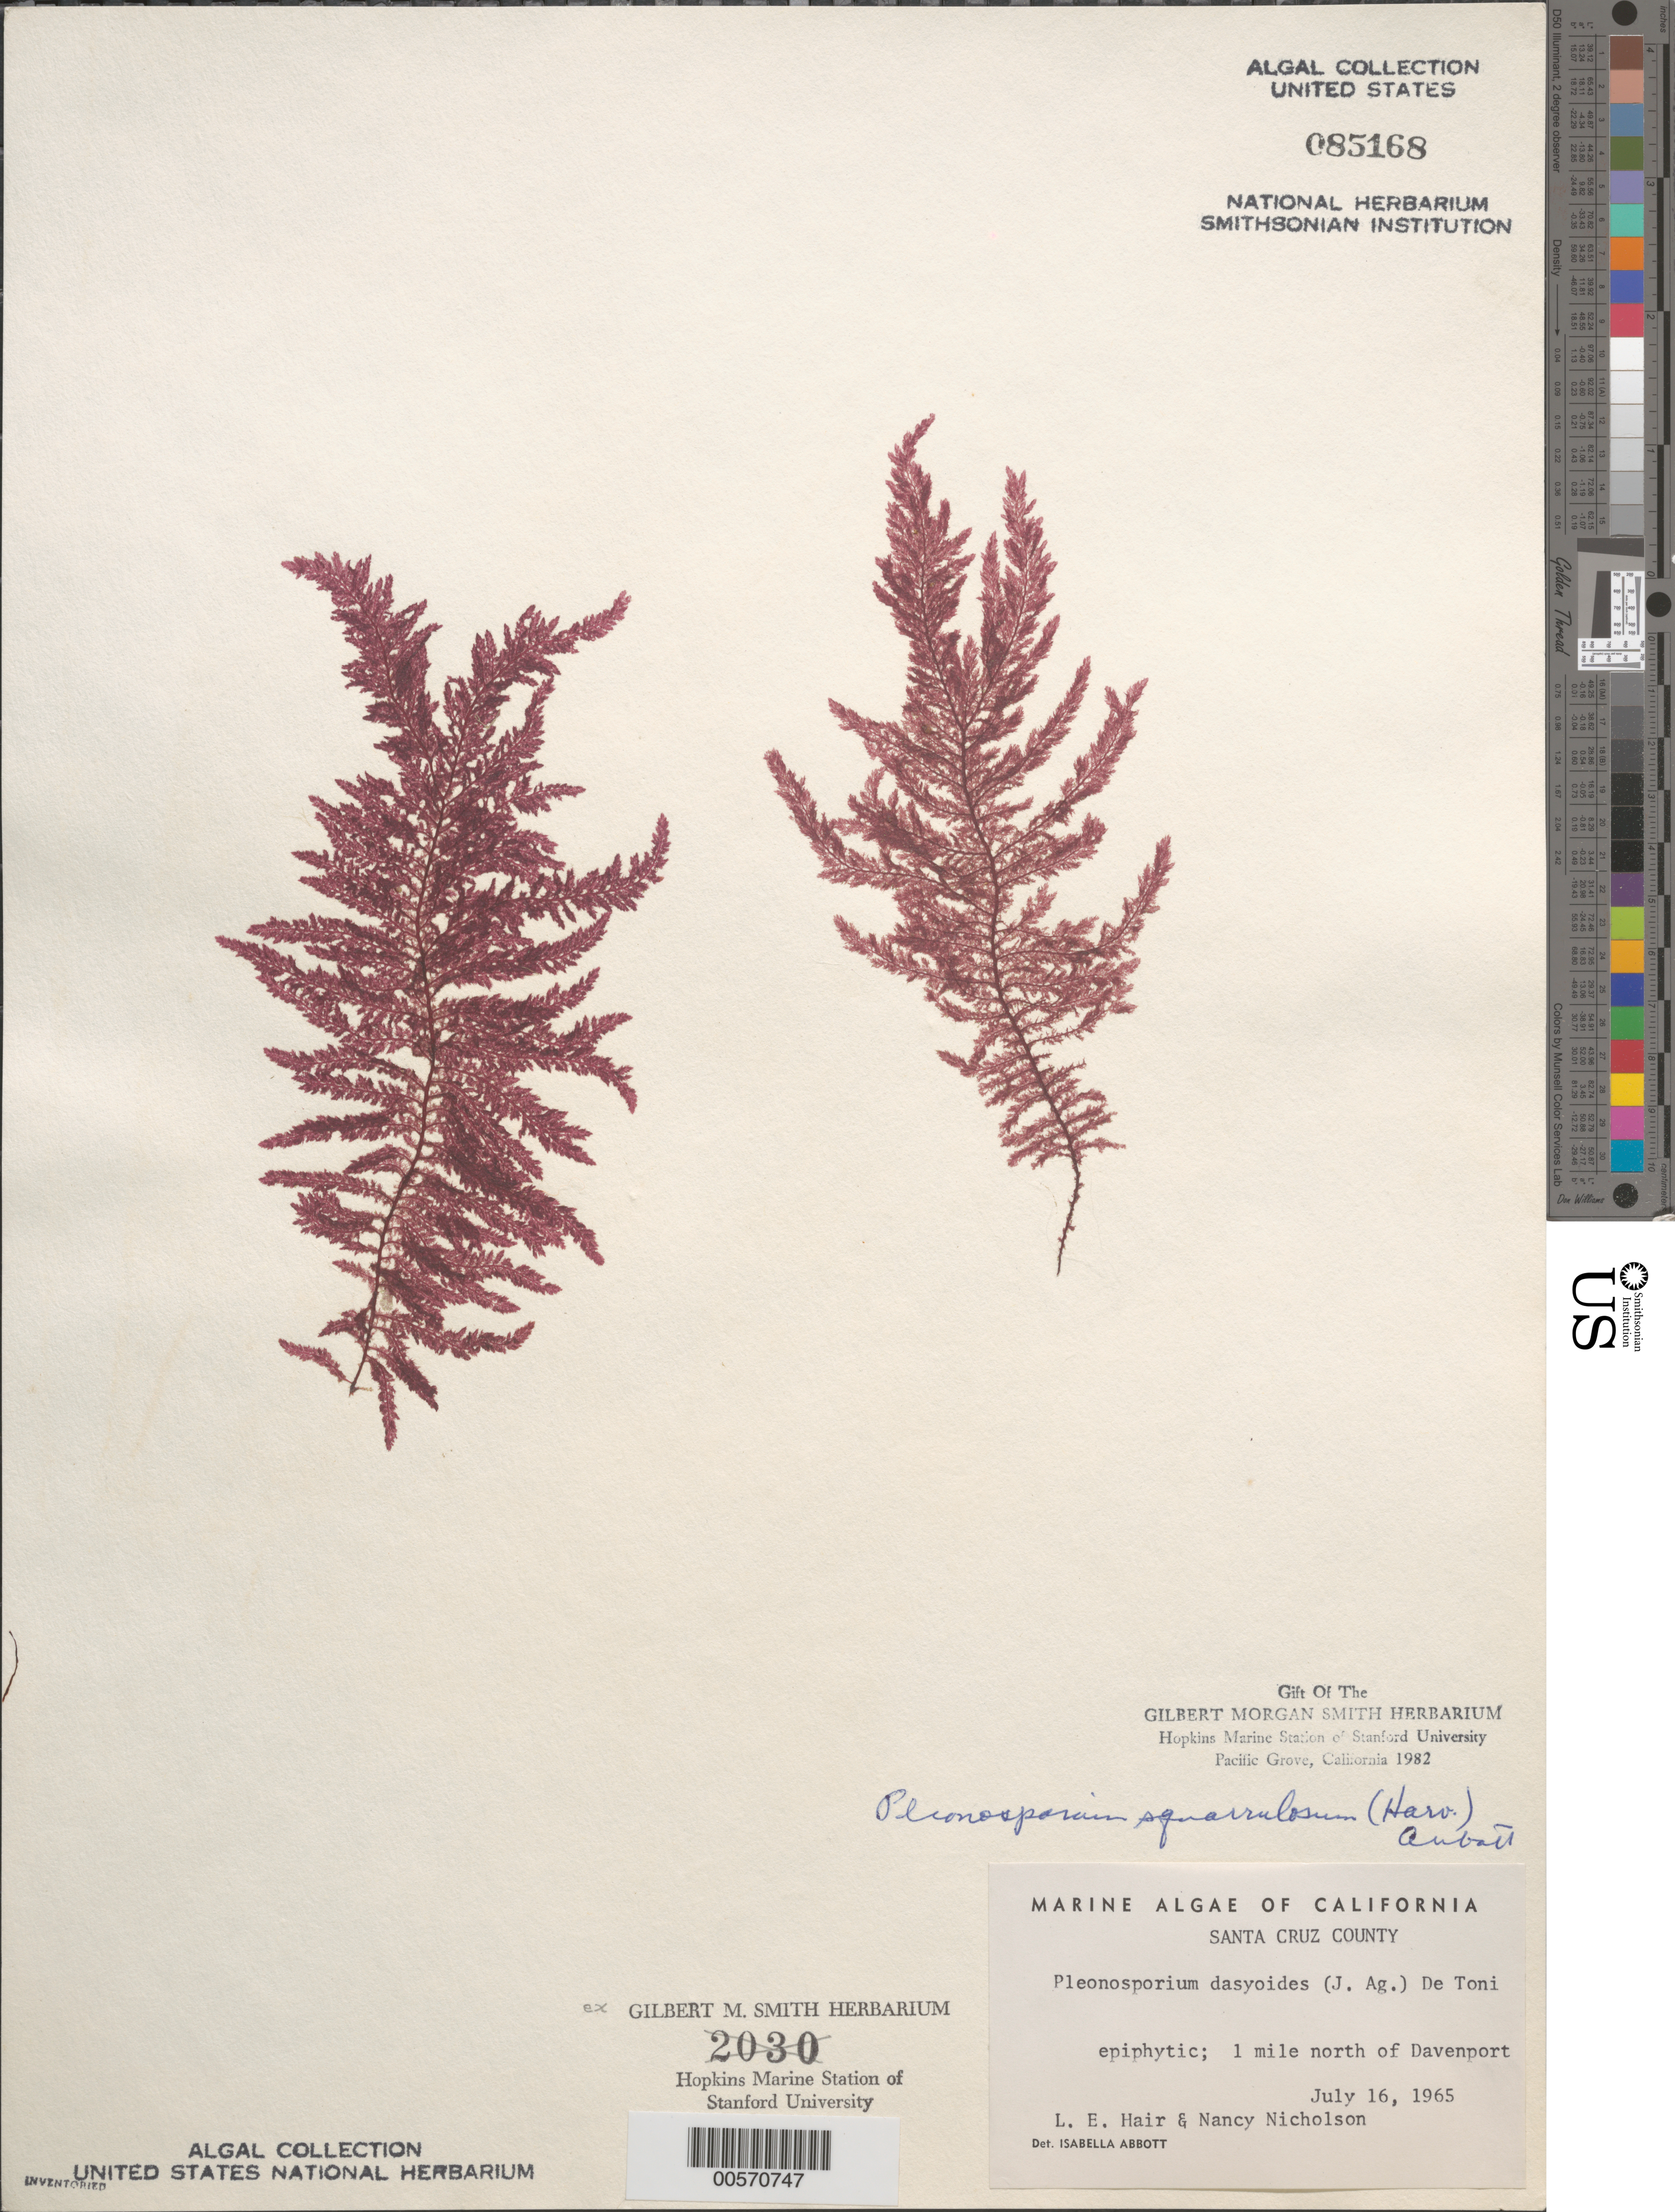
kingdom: Plantae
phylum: Rhodophyta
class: Florideophyceae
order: Ceramiales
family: Wrangeliaceae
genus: Pleonosporium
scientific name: Pleonosporium squarrulosum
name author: (Harv.) I.A. Abbott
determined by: Abbott, Isabella A.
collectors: L. Hair & N. Nicholson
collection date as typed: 16 Jul 1965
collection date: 1965-07-16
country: United States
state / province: California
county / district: Santa Cruz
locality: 1 mile north of Davenport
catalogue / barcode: US 85168